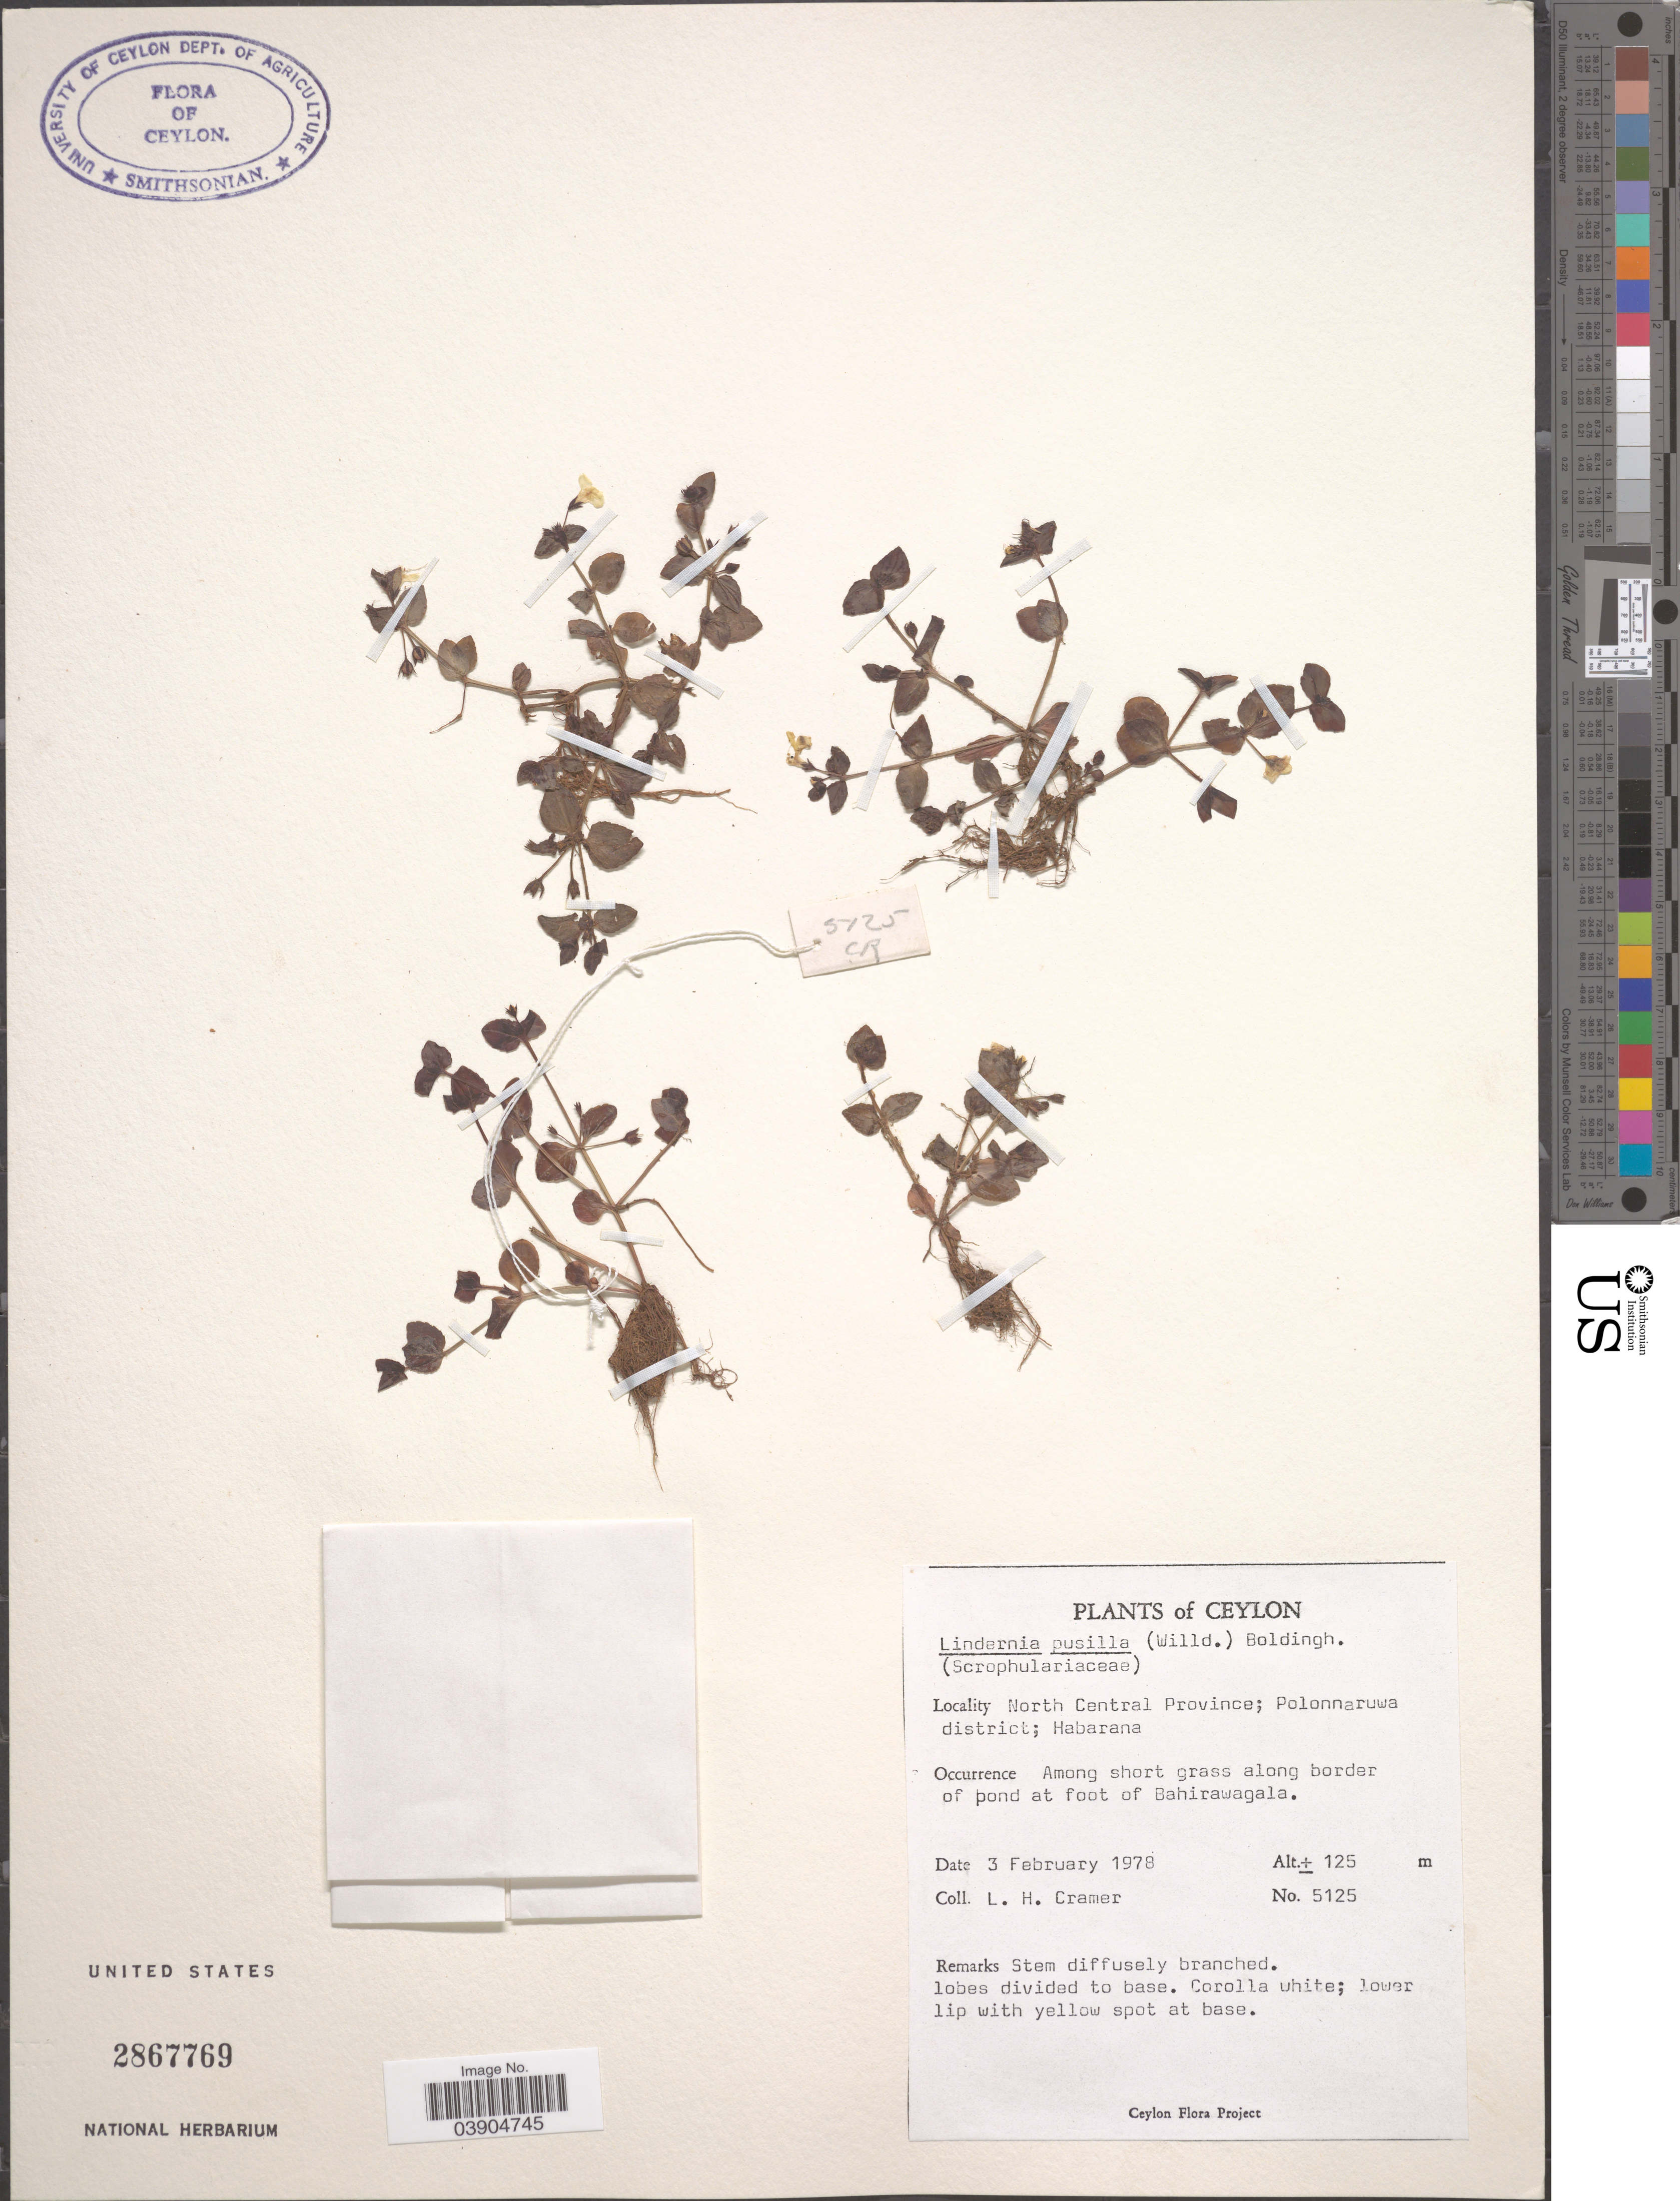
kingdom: Plantae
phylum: Tracheophyta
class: Magnoliopsida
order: Lamiales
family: Linderniaceae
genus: Lindernia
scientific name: Lindernia pusilla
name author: (Willd.) Bold.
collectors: L. H. Cramer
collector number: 5125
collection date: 1978-02-03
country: Sri Lanka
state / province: North Central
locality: Ceylon. Polonnaruwa district; Habarana. Along border of pond at foot of Bahirawagala.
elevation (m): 125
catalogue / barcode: US 2867769